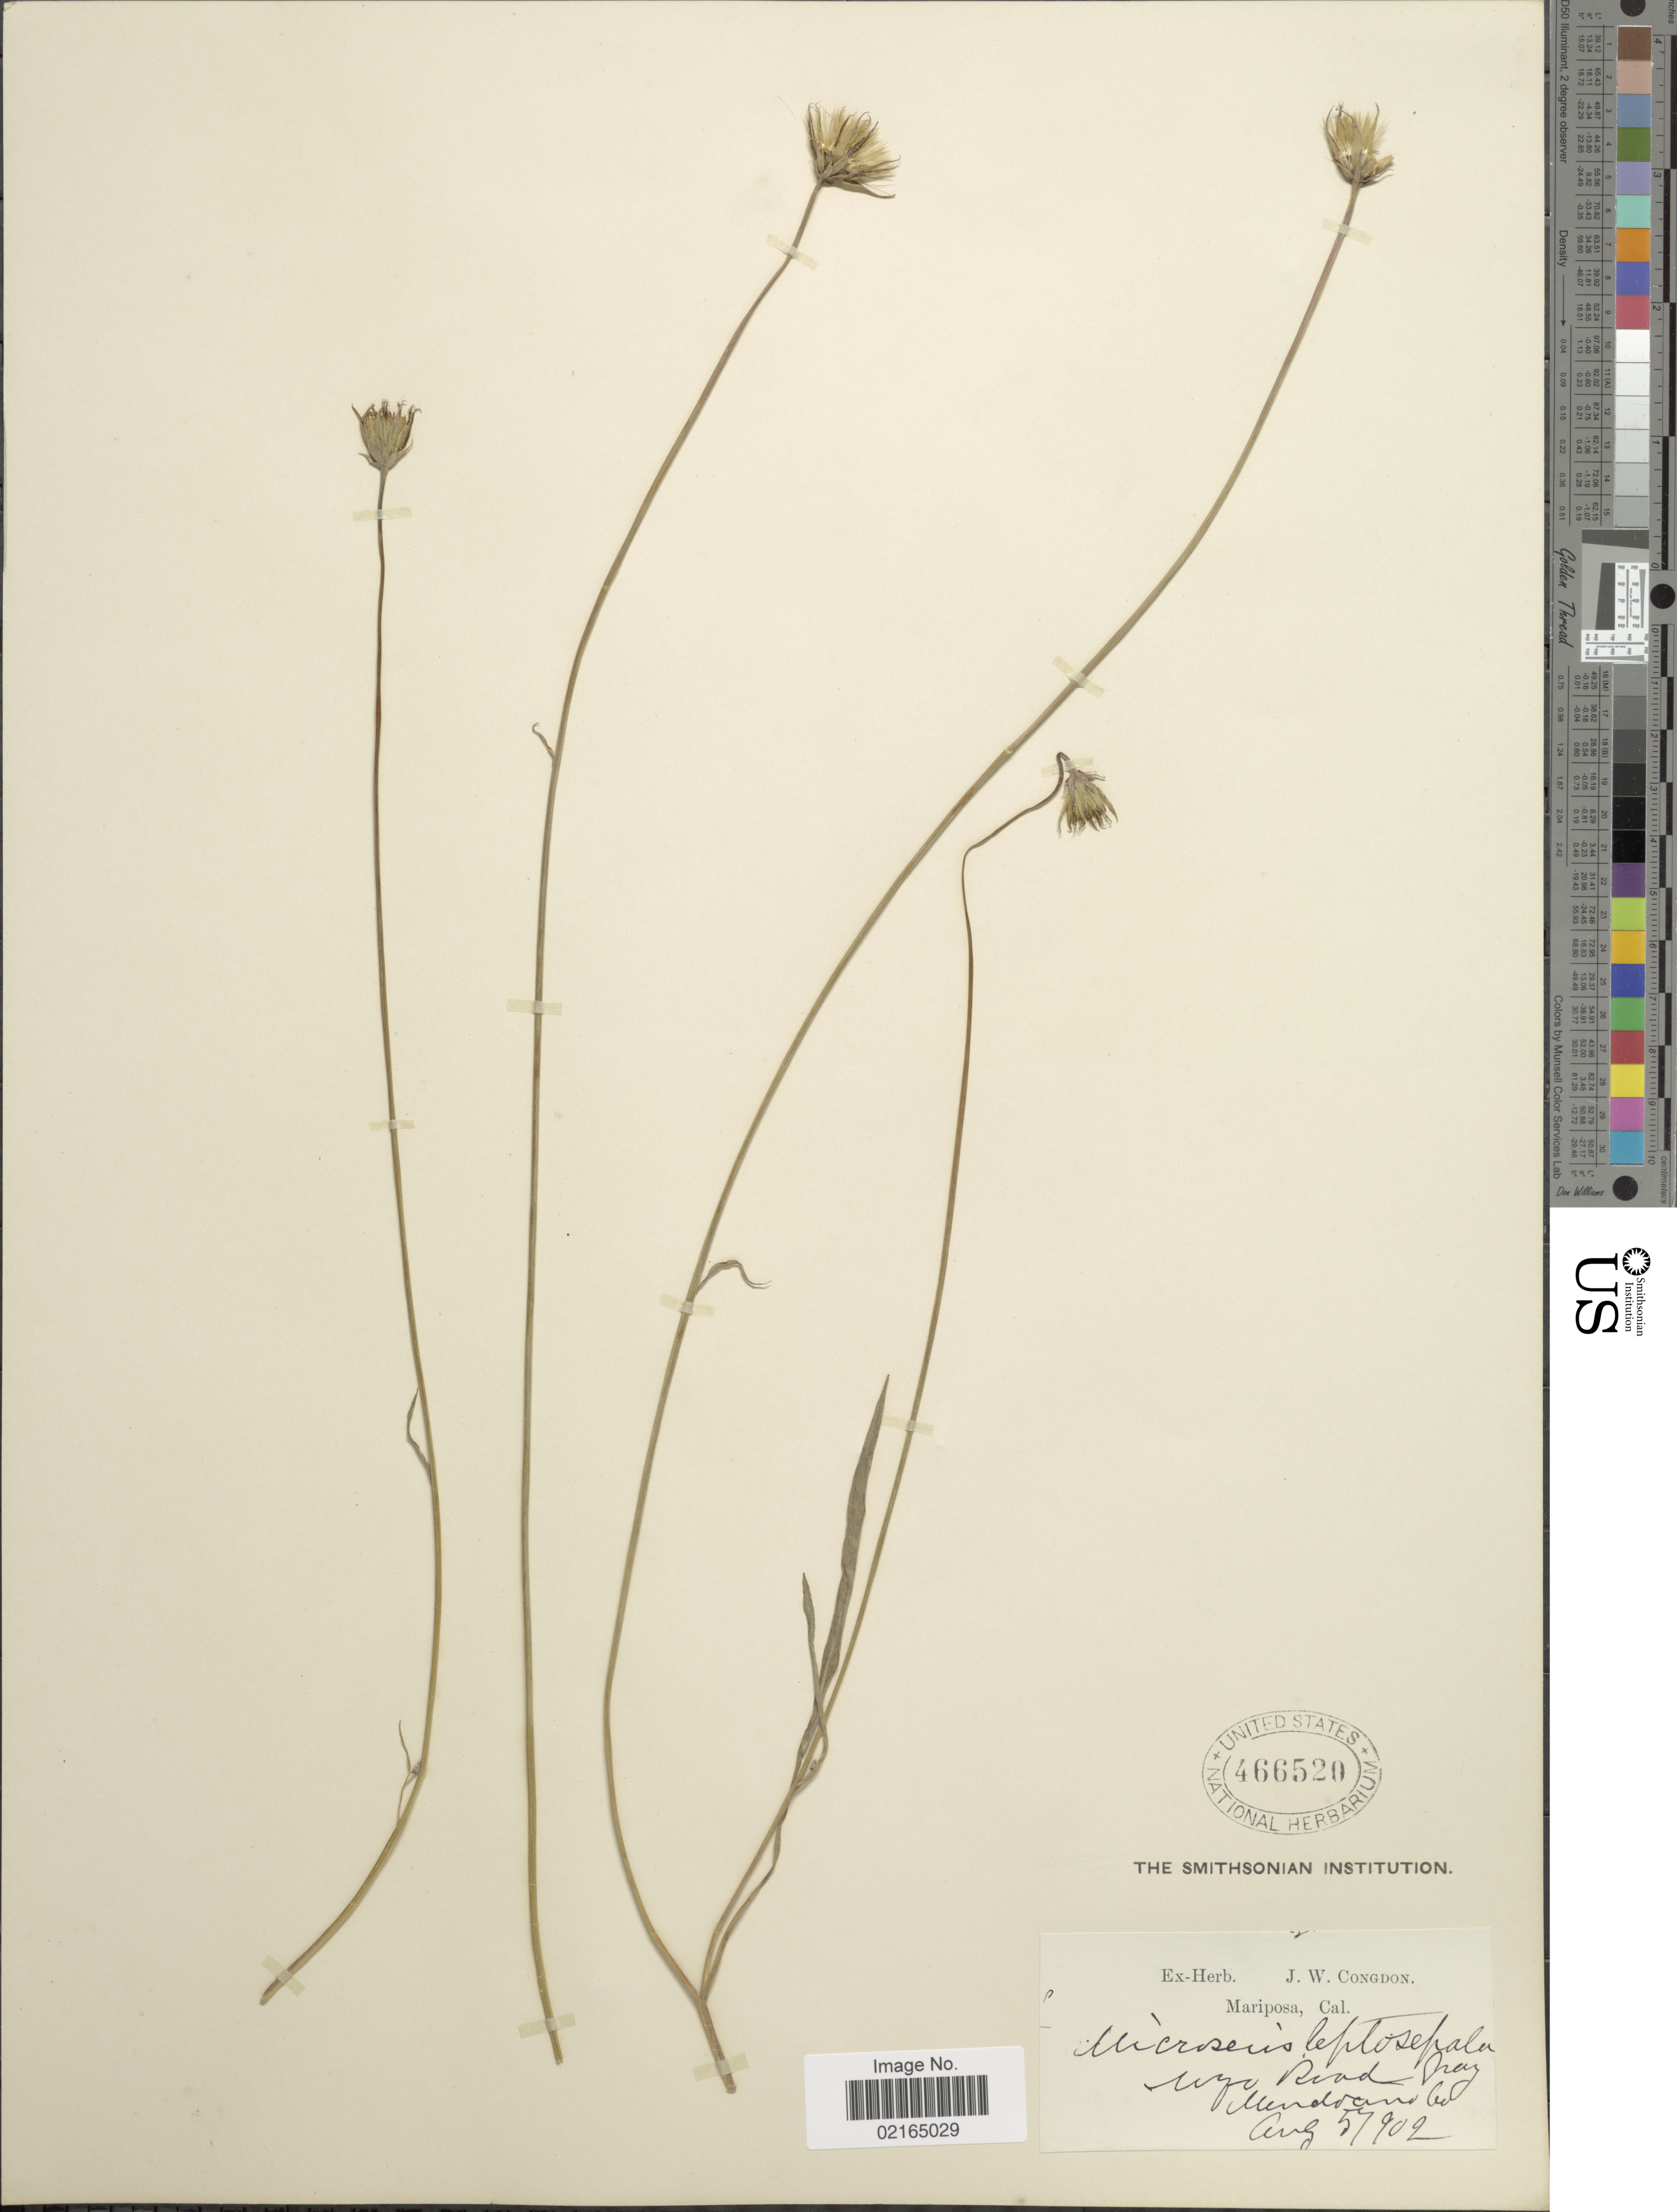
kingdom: Plantae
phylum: Tracheophyta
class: Magnoliopsida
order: Asterales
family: Asteraceae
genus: Microseris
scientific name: Microseris laciniata subsp. leptosepala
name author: (Nutt.) K.L. Chambers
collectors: ex herb. J. W. Congdon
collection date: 1902-08-05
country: United States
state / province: California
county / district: Mendocino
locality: Noyo Road, Mendocino Co.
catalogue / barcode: US 466520